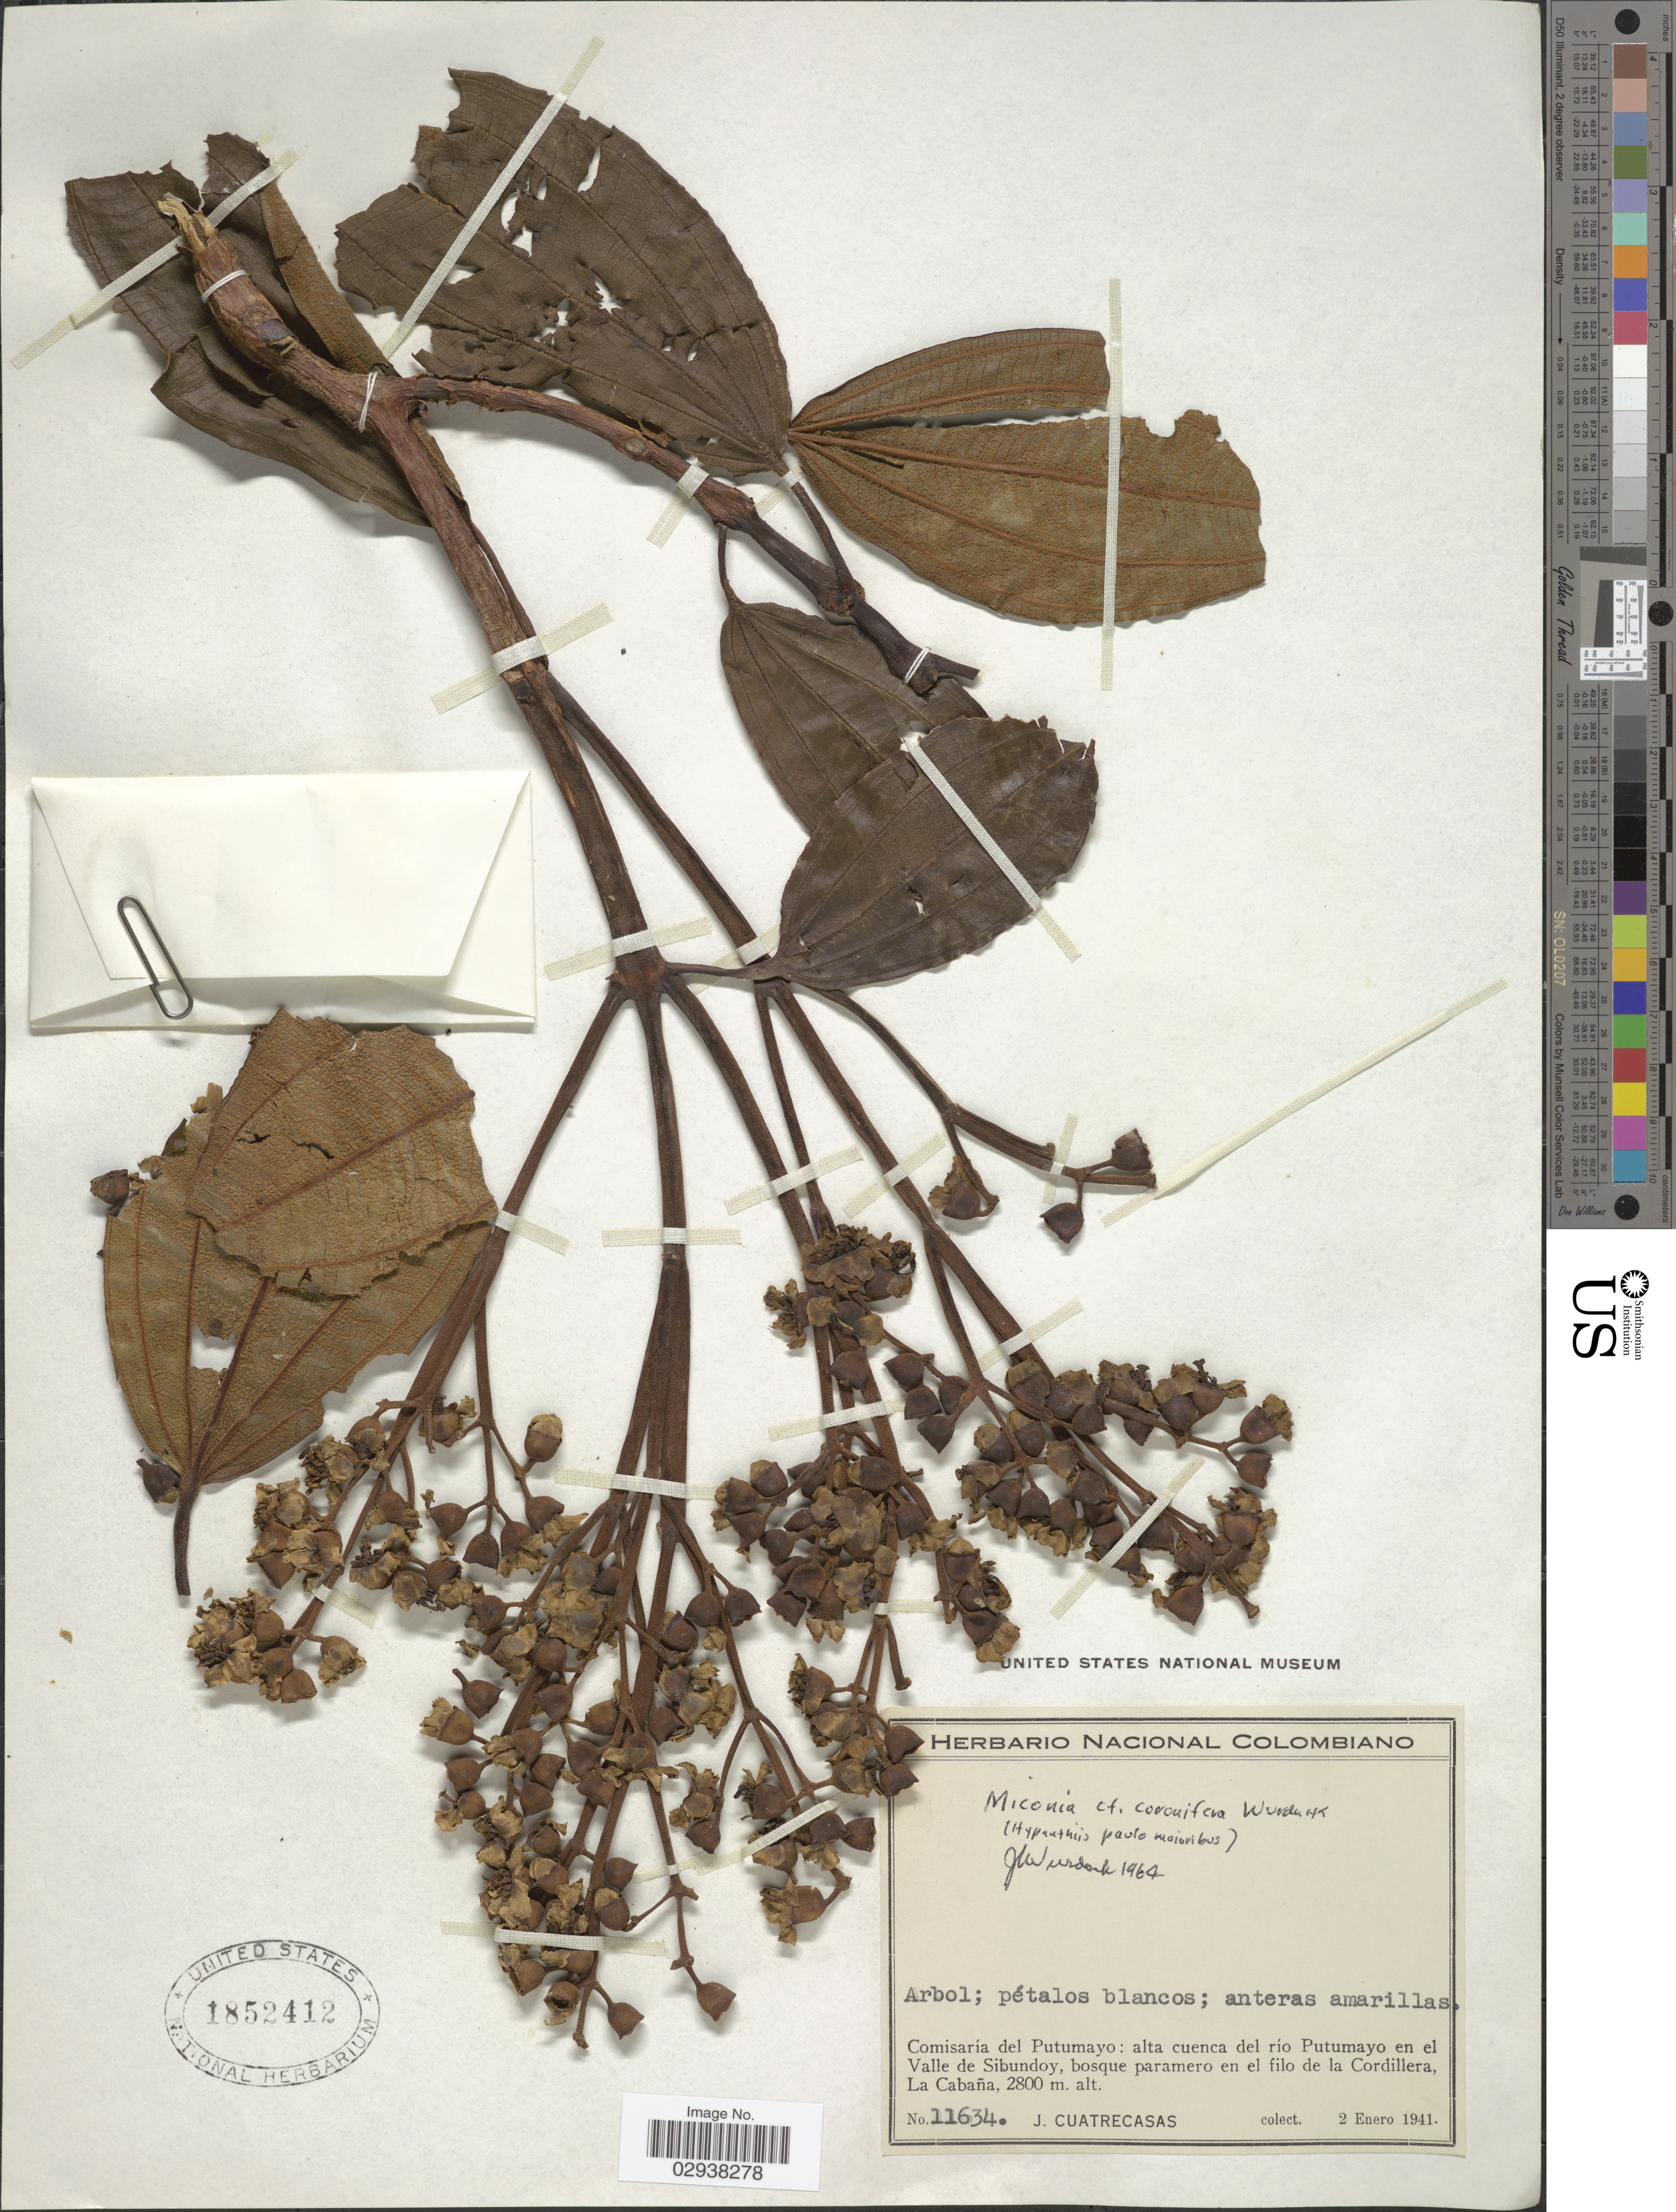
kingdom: Plantae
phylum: Tracheophyta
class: Magnoliopsida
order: Myrtales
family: Melastomataceae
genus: Miconia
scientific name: Miconia coronifera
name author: Wurdack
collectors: J. Cuatrecasas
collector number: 11634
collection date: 1941-01-02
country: Colombia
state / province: Putumayo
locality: Comisaría del Putumayo: alta cuenca del río Putumayo en el Valle de Sibundoy, bosque paramero en el filo de la Cordillera, La Cabaña.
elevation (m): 2800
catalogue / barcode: US 1852412